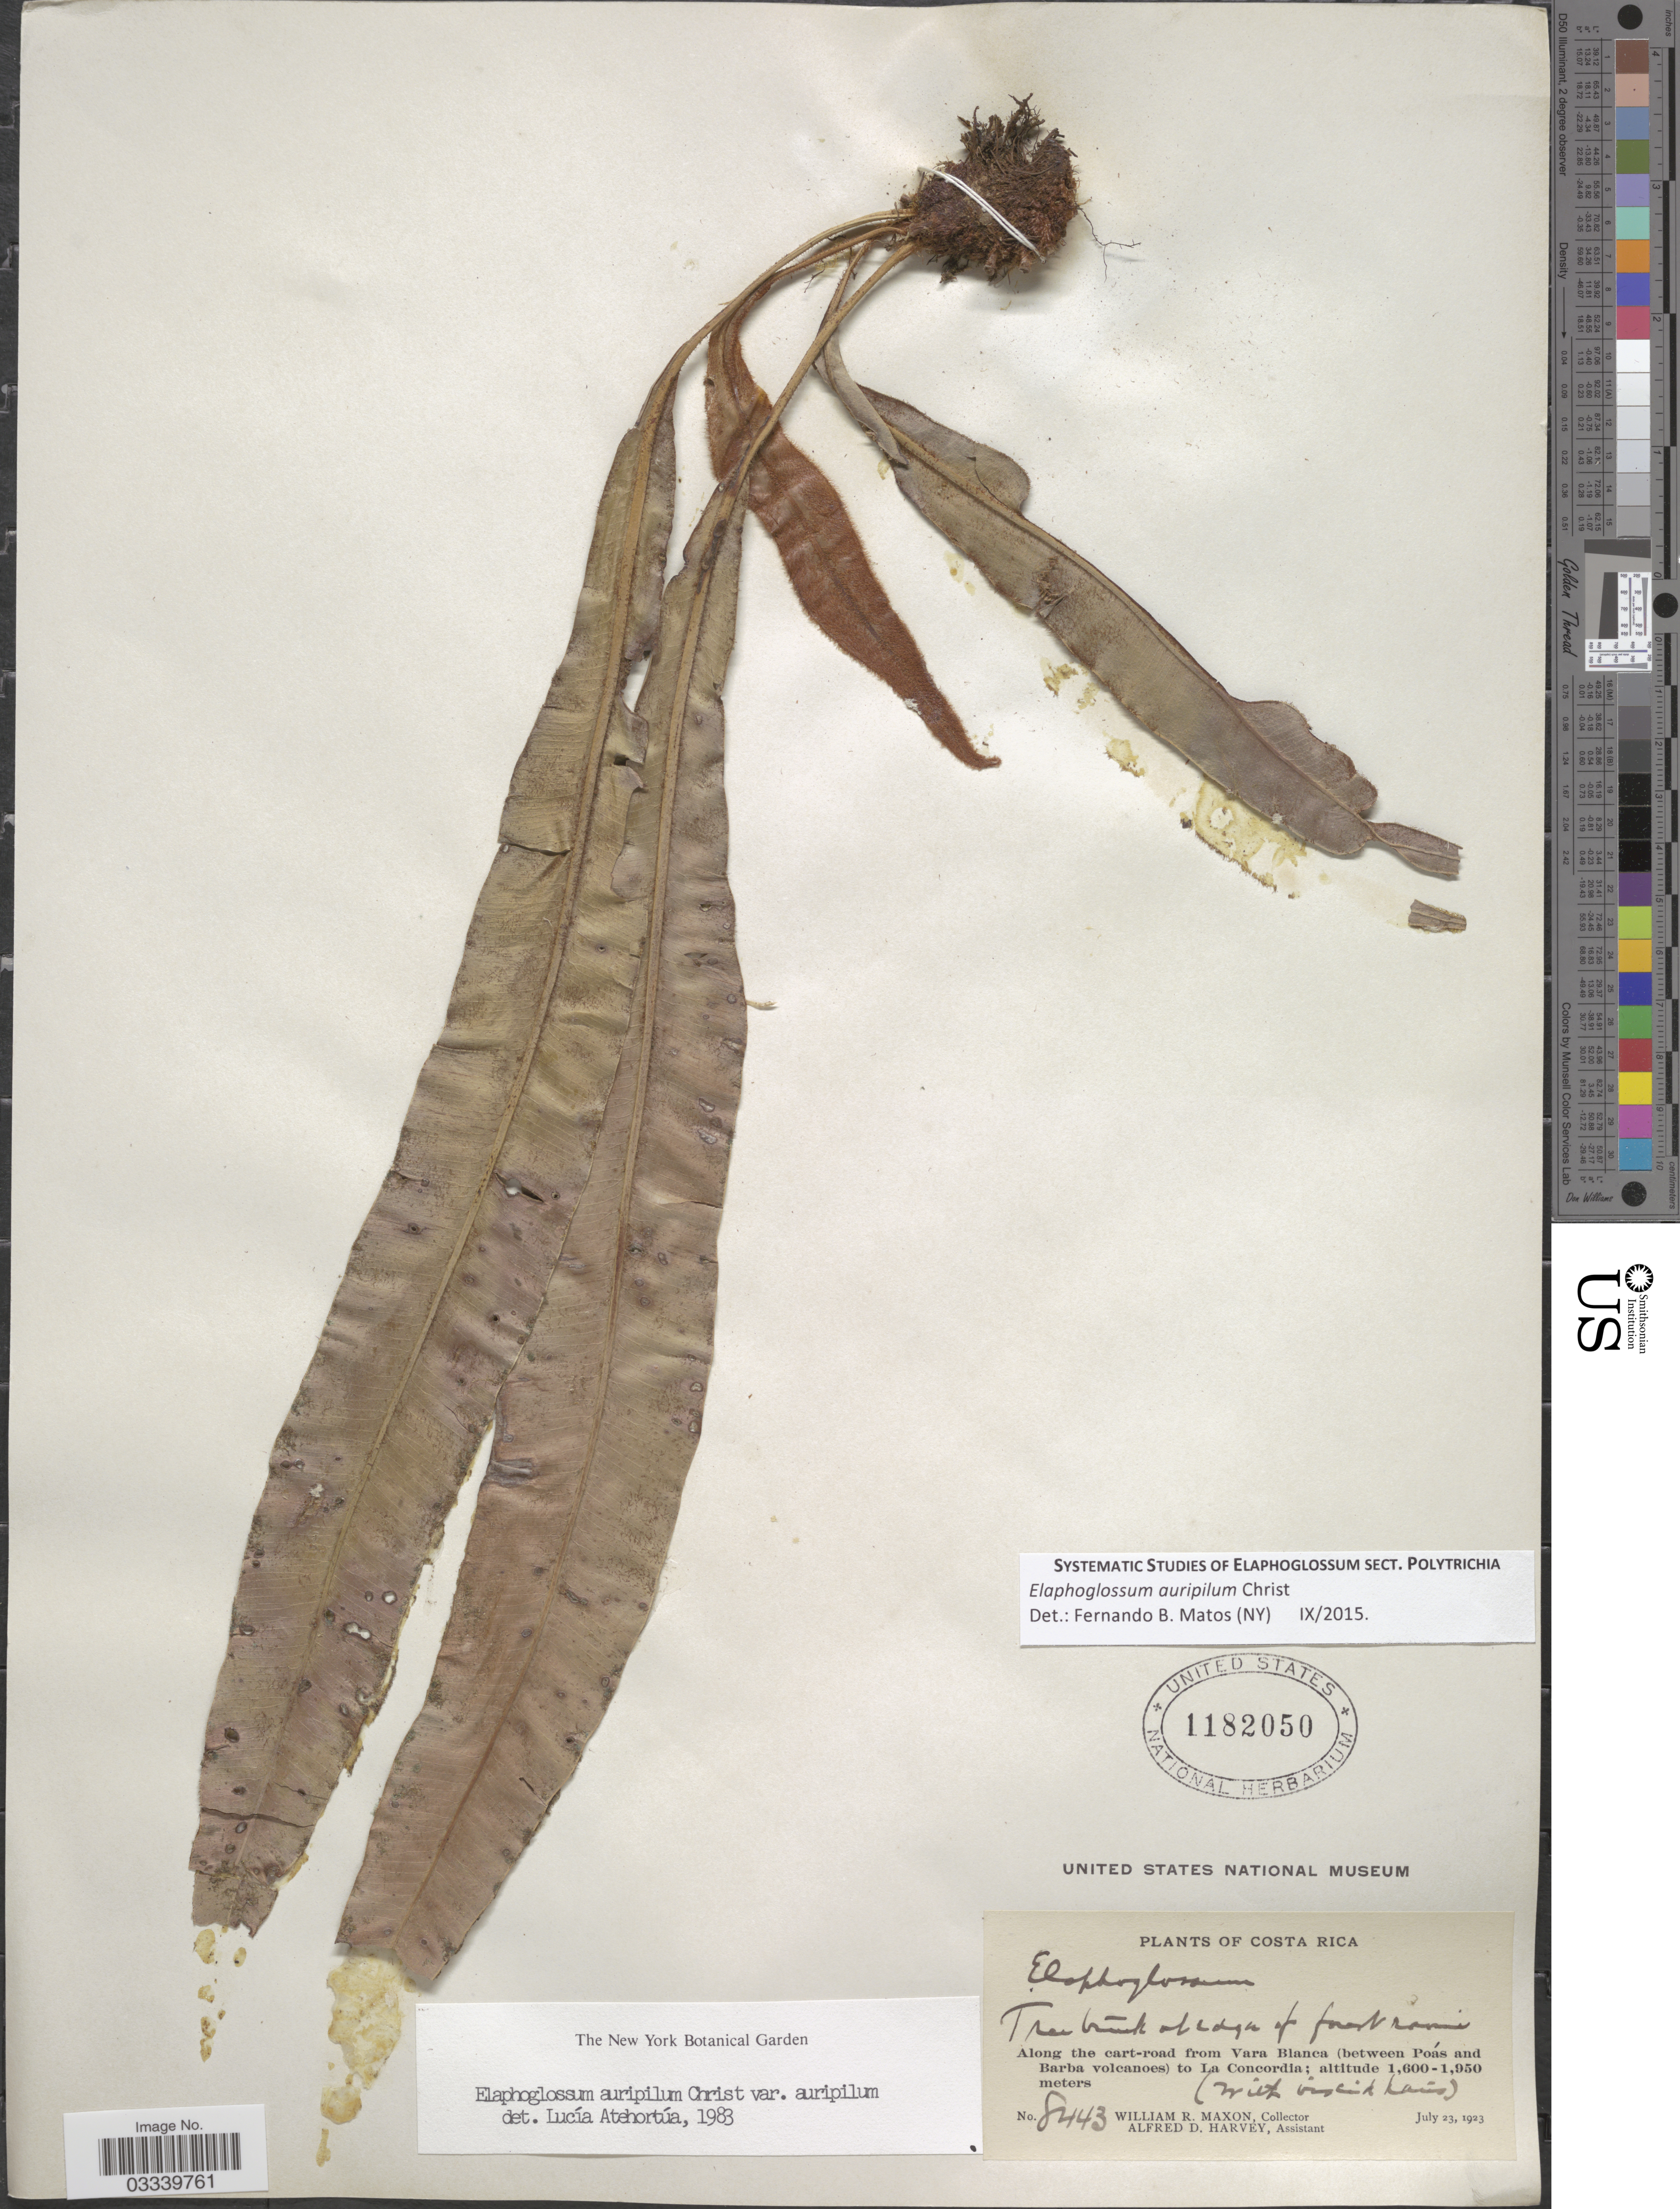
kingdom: Plantae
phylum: Tracheophyta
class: Polypodiopsida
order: Polypodiales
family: Dryopteridaceae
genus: Elaphoglossum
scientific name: Elaphoglossum auripilum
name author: Christ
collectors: W. R. Maxon & A. D. Harvey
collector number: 8443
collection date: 1923-07-23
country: Costa Rica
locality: Along the cart-road from Vara Blanca (between Poás and Barba volcanoes) to La Concordia.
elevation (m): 1600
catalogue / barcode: US 1182050